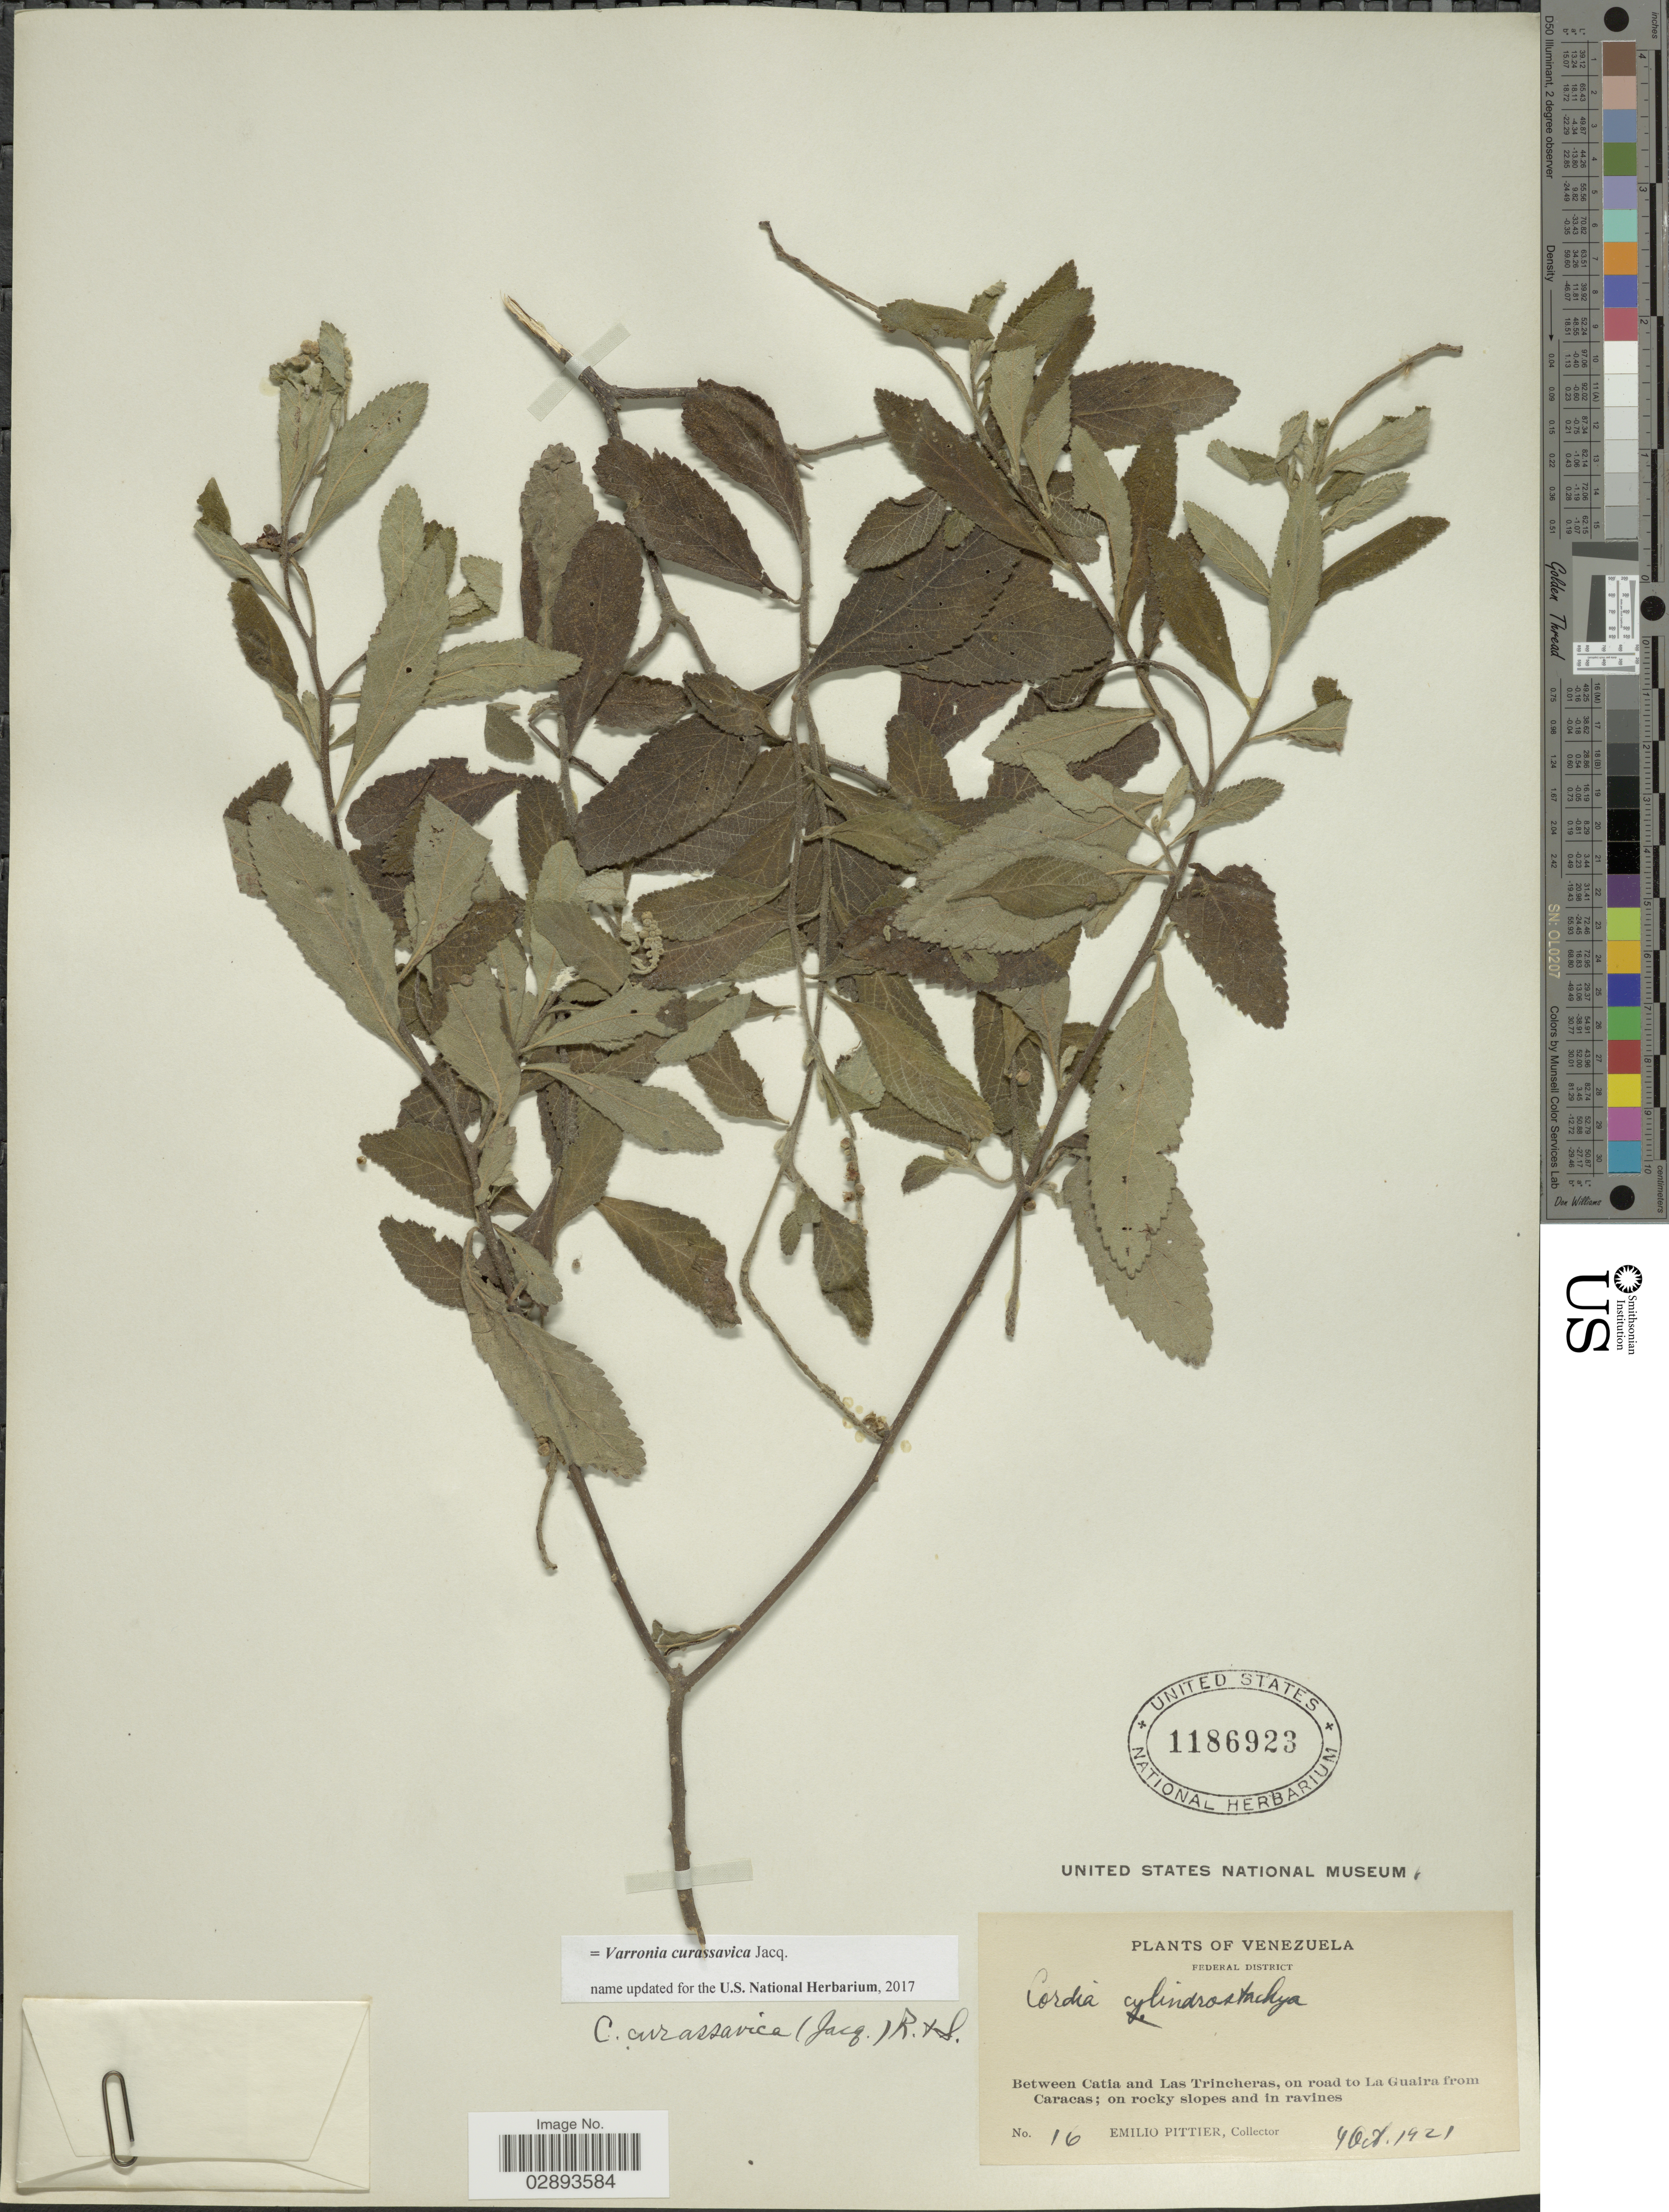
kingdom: Plantae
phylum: Tracheophyta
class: Magnoliopsida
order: Boraginales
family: Cordiaceae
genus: Varronia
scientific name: Varronia curassavica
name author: Jacq.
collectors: E. Pittier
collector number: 16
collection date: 1921-10-04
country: Venezuela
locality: Federal District, Between Catia and Las Trincheras, on road to La Guaira from Caracas.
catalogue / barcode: US 1186923